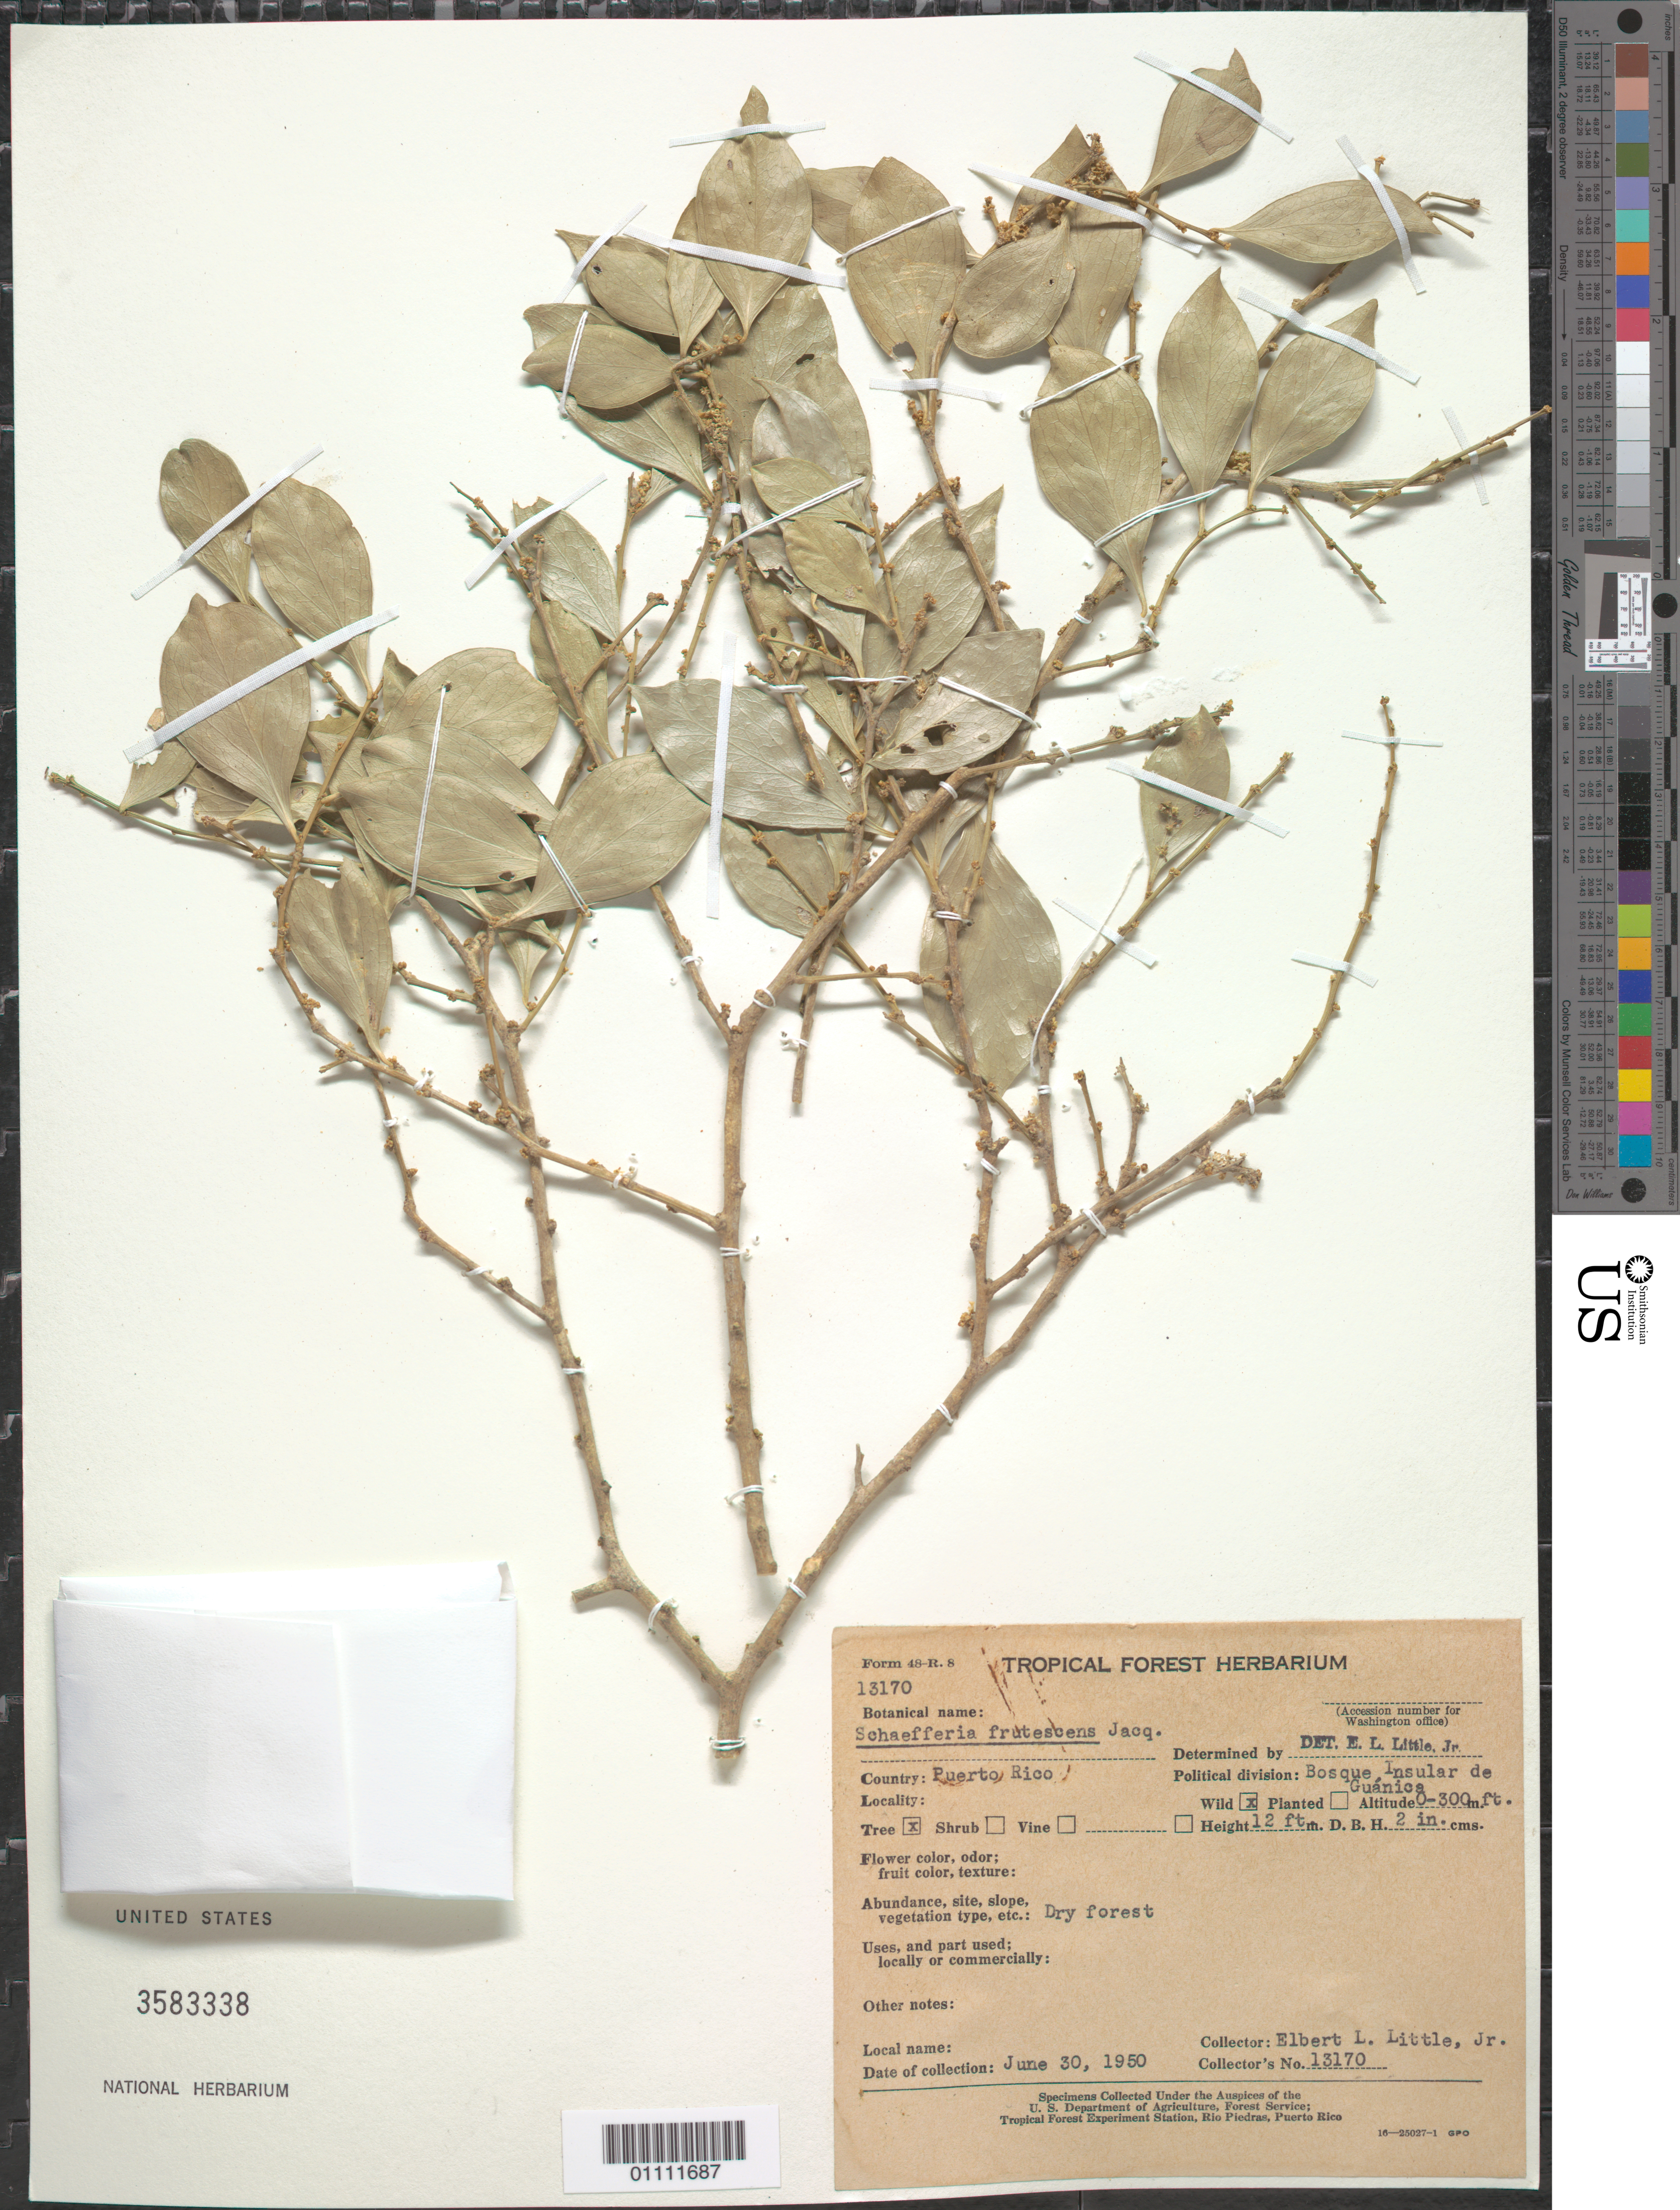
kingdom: Plantae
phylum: Tracheophyta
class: Magnoliopsida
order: Celastrales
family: Celastraceae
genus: Schaefferia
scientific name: Schaefferia frutescens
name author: Jacq.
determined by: Little, Elbert L., Jr., (FSSR), United States Department of Agriculture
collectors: E. L. Little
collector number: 13170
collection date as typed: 30 Jun 1950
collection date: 1950-06-30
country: Puerto Rico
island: Puerto Rico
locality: Bosque Insular de Guánica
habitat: Dry forest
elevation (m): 0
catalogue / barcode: US 3583338